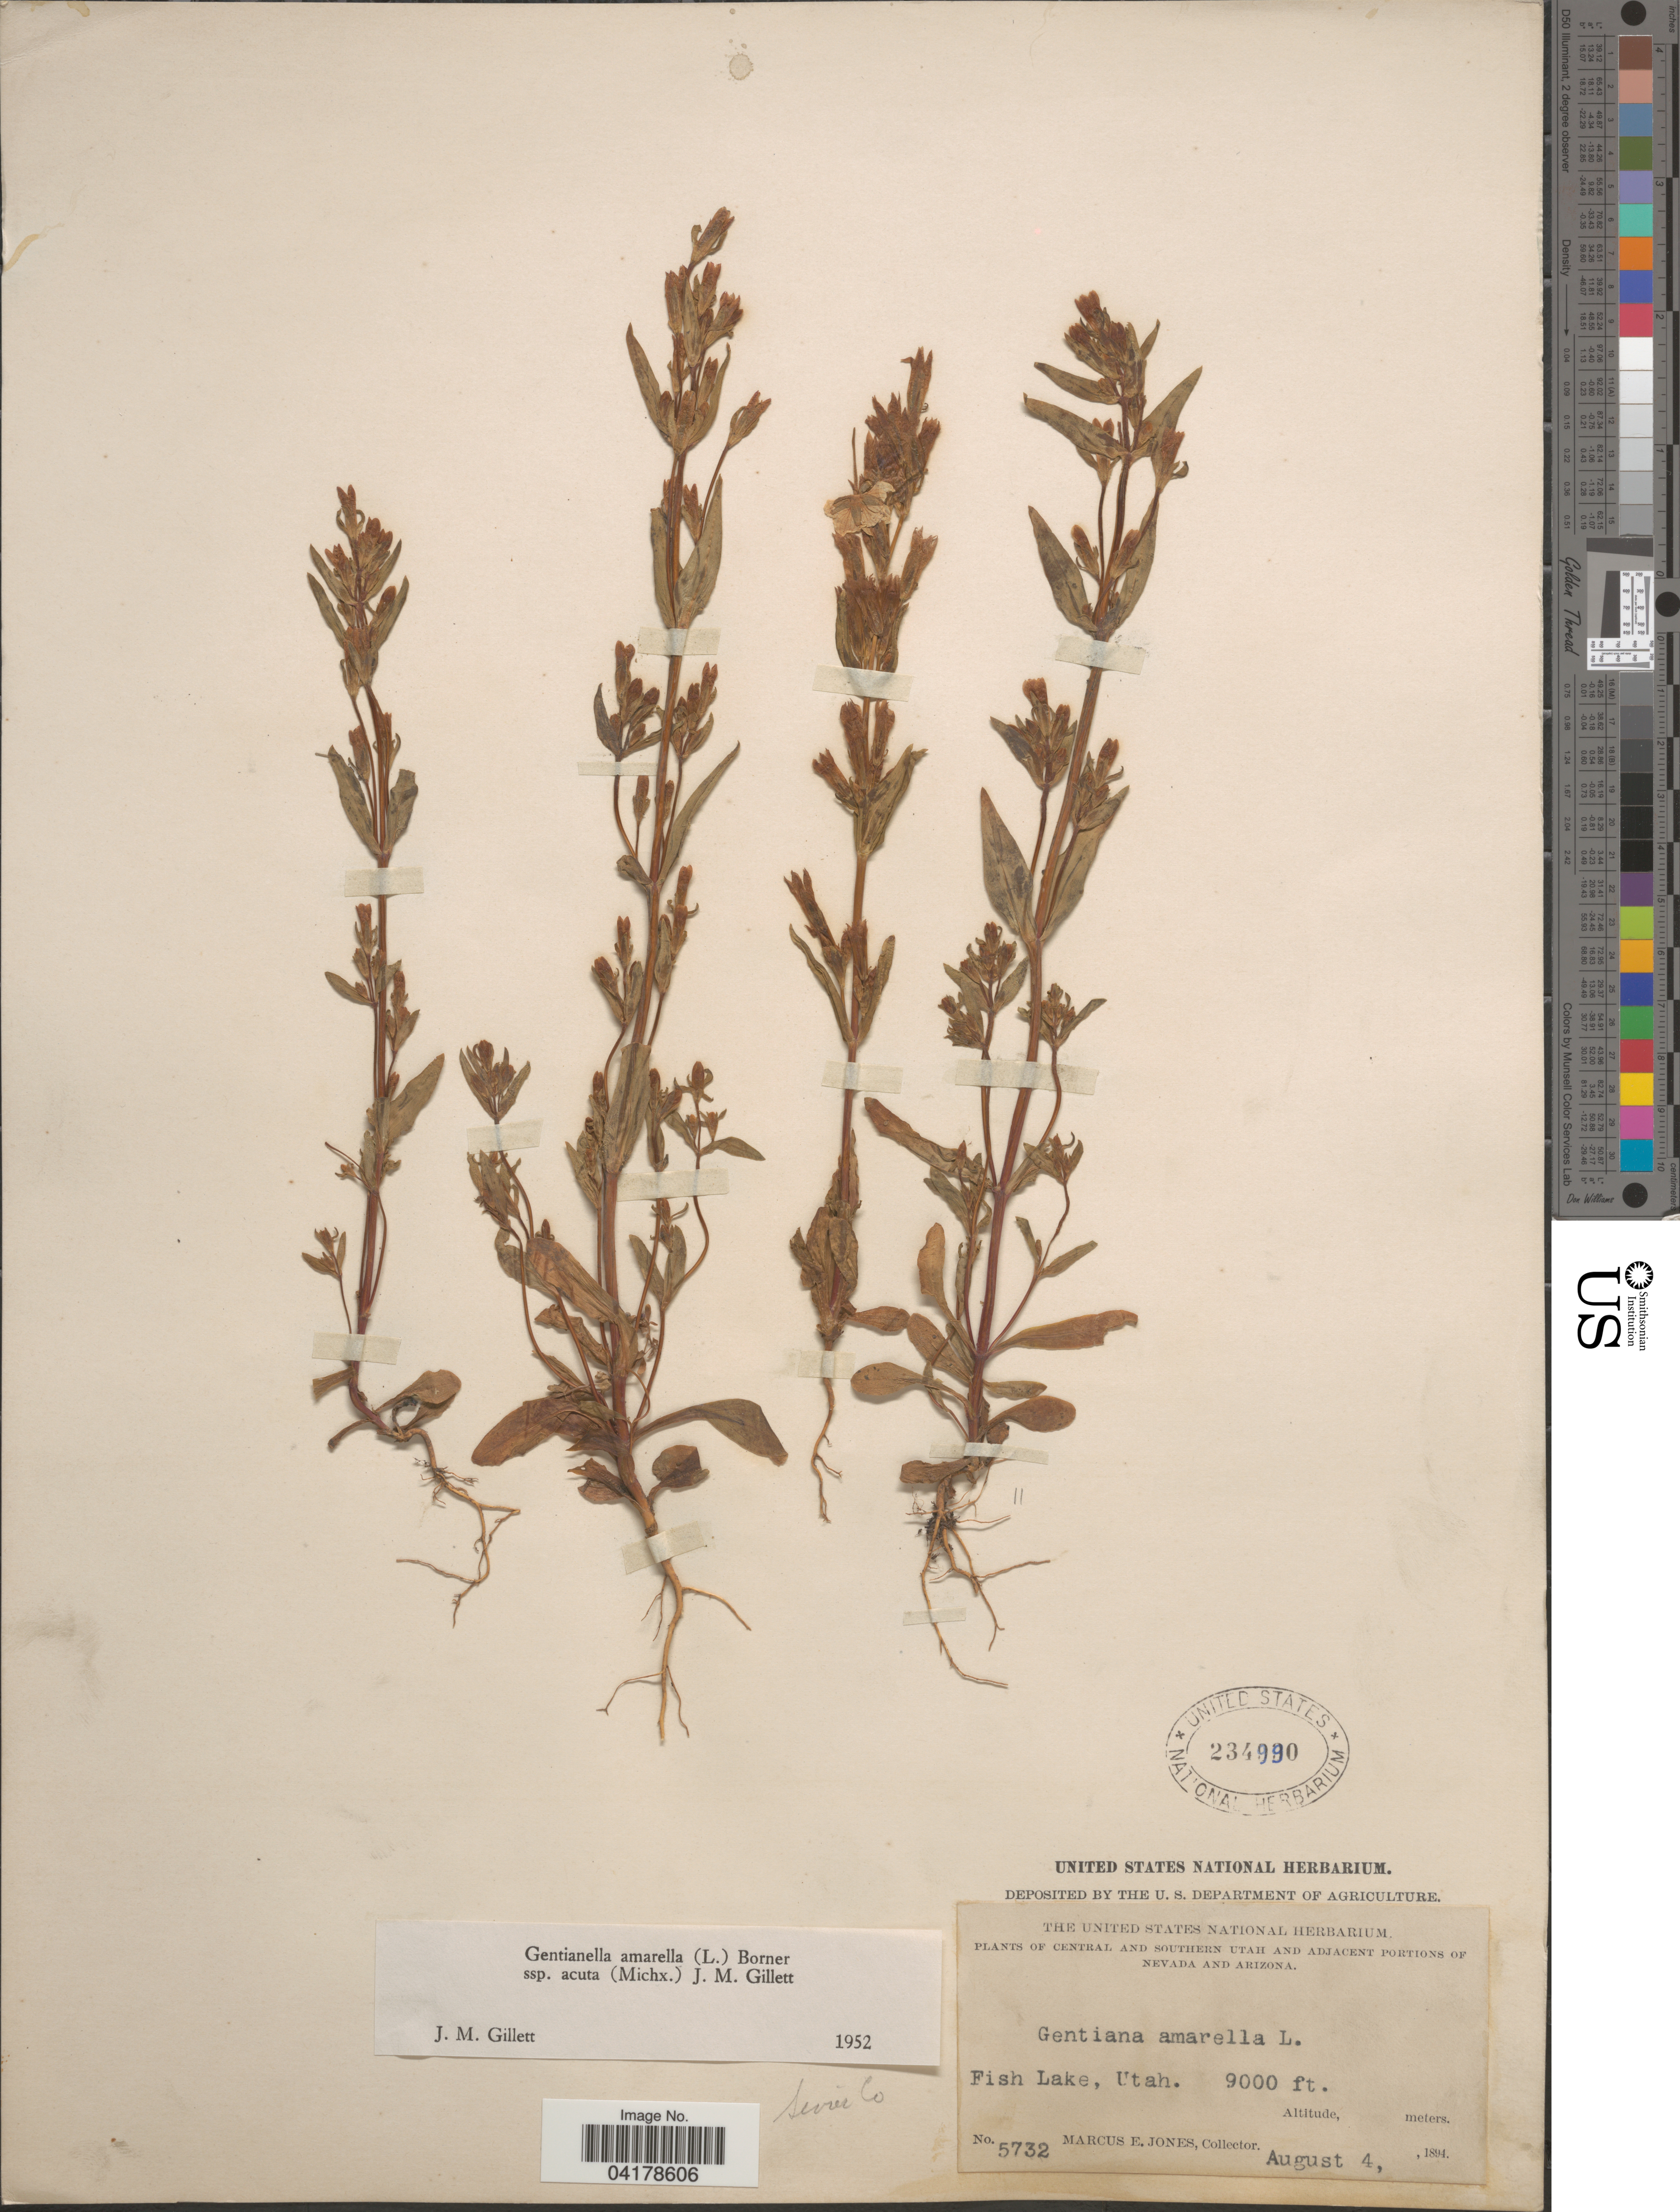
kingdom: Plantae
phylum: Tracheophyta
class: Magnoliopsida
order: Gentianales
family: Gentianaceae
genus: Gentianella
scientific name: Gentianella amarella subsp. acuta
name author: (Michx.) J.M. Gillett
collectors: M. E. Jones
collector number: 5732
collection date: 1894-08-04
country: United States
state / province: Utah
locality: Sevier Co. Central and Southern Utah. Fish Lake.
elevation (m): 2743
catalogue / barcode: US 234990